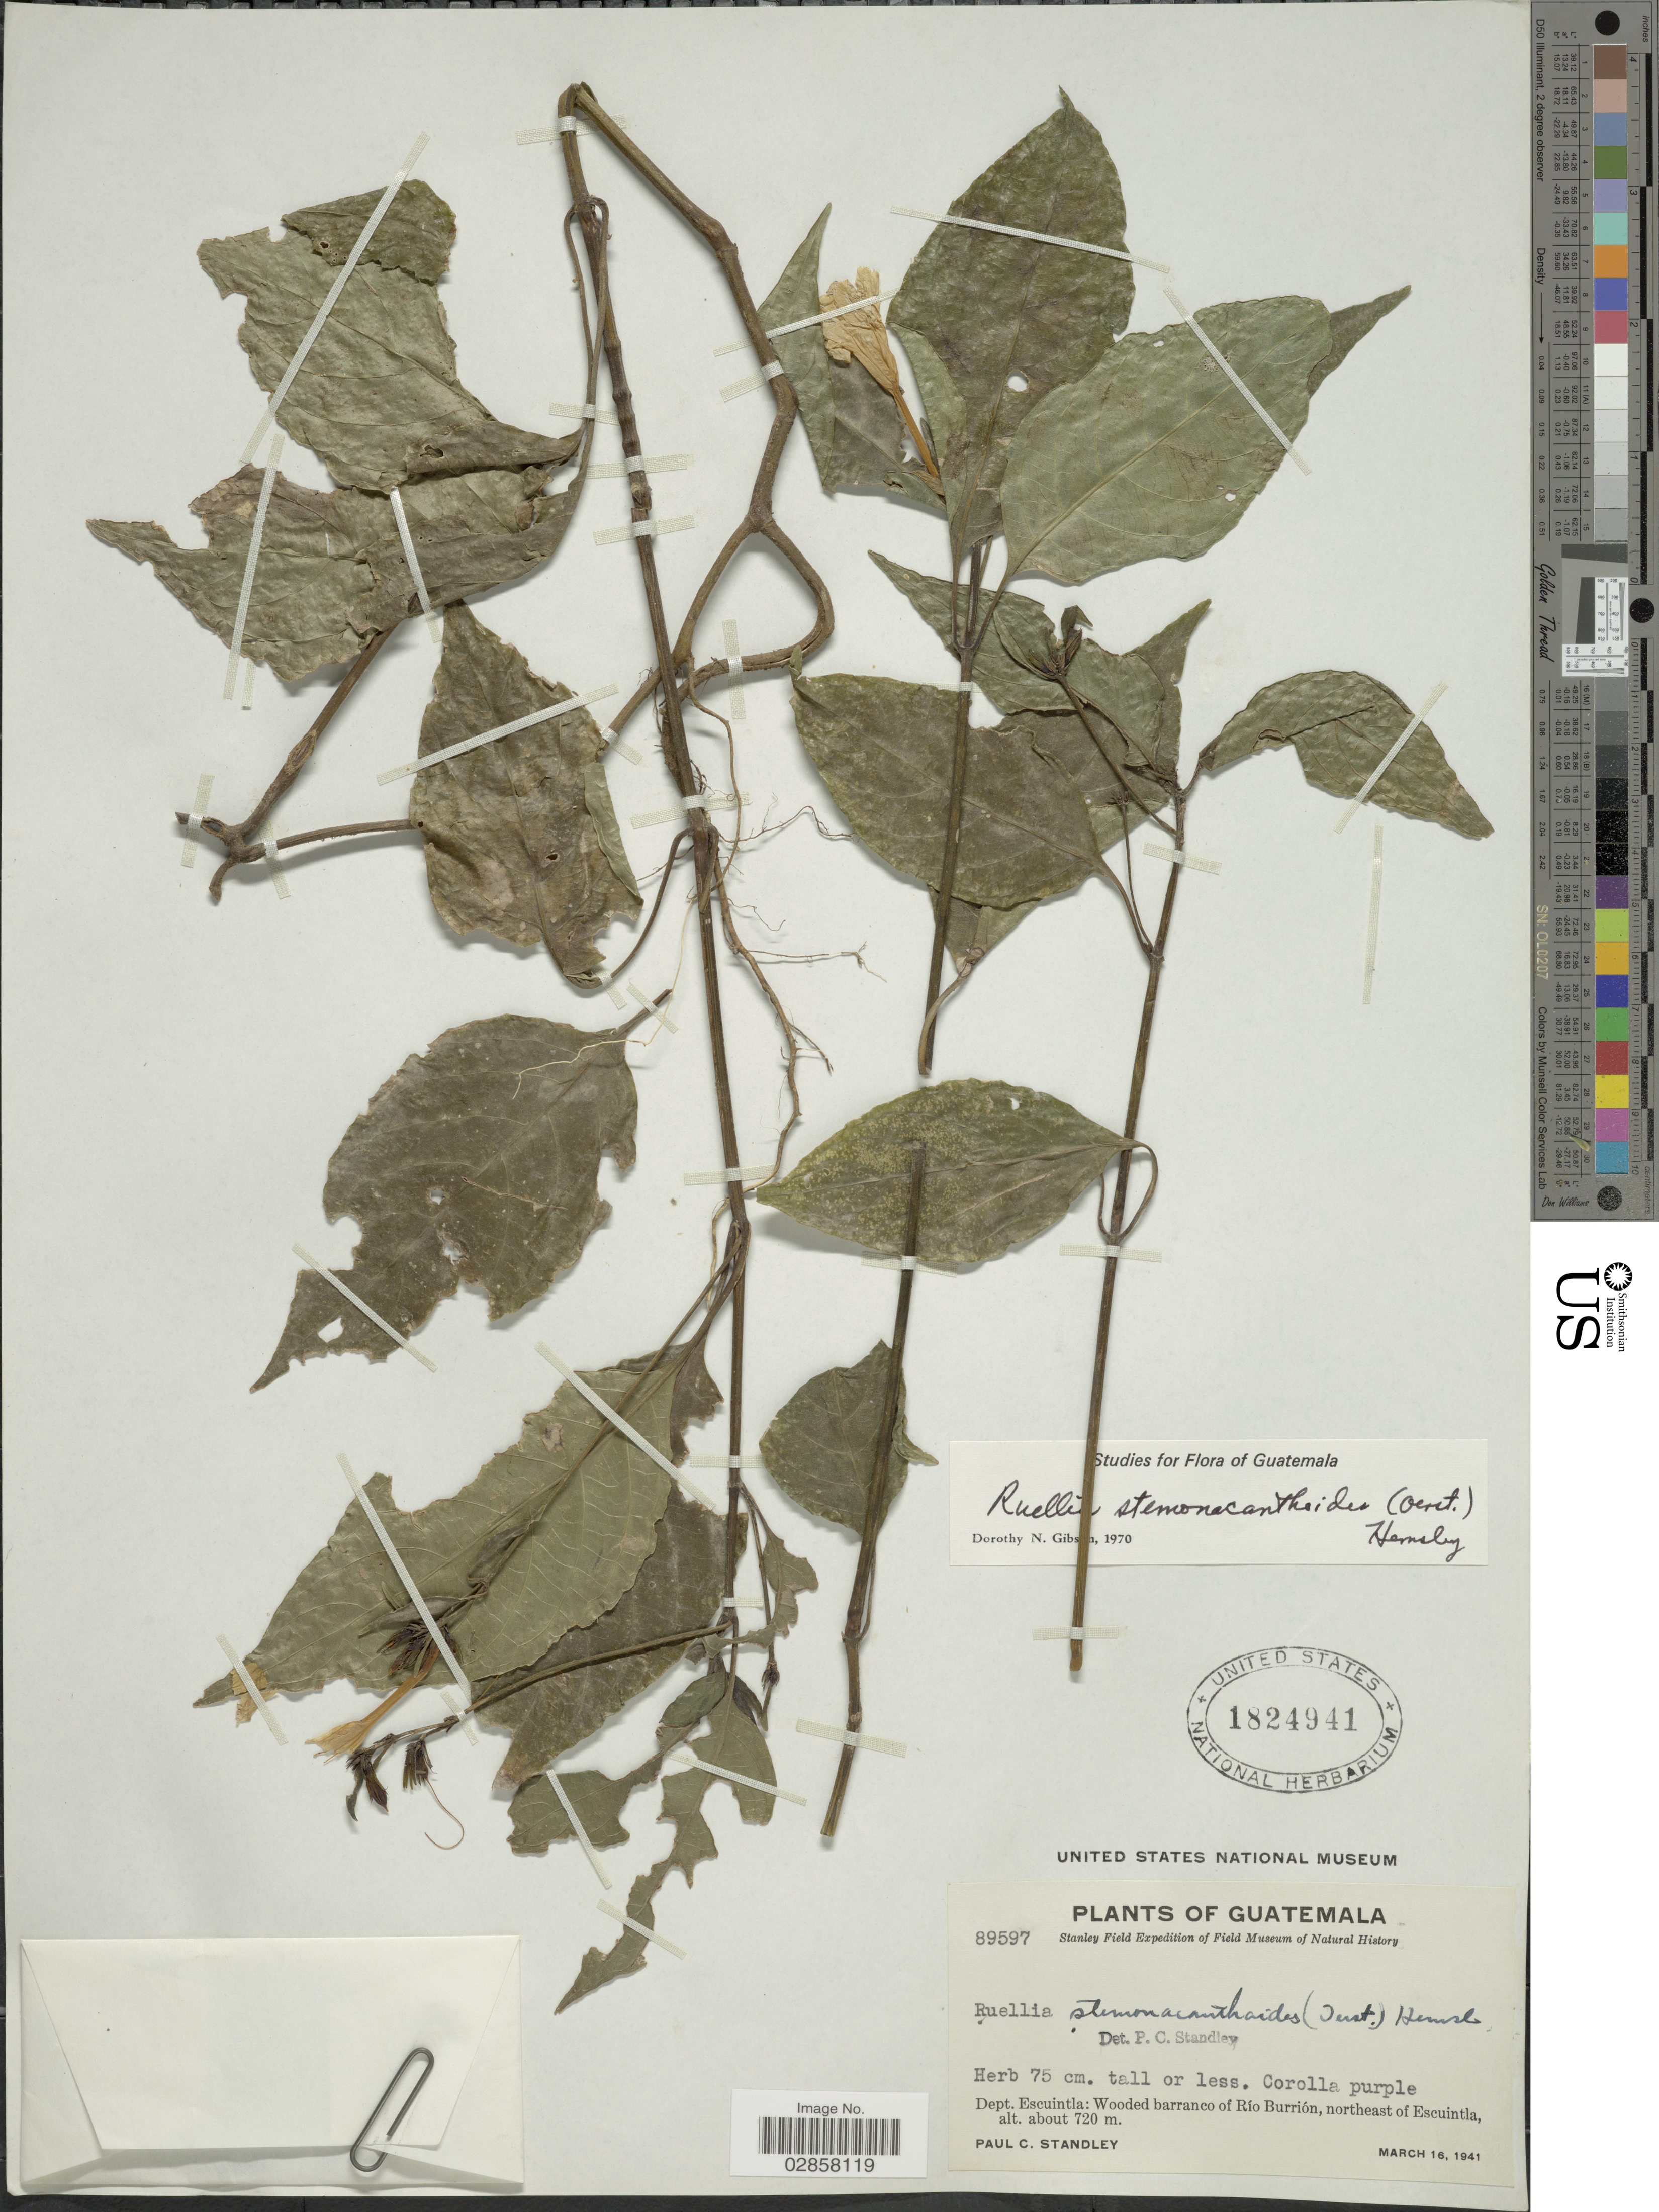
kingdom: Plantae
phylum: Tracheophyta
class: Magnoliopsida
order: Lamiales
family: Acanthaceae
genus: Ruellia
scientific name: Ruellia stemonacanthoides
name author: (Oerst.) Hemsl.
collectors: P. C. Standley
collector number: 89597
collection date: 1941-03-16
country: Guatemala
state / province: Escuintla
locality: Dept. Escuintla: Wooded barranco of Río Burrión, northeast of Escuintla.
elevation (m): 720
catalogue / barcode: US 1824941